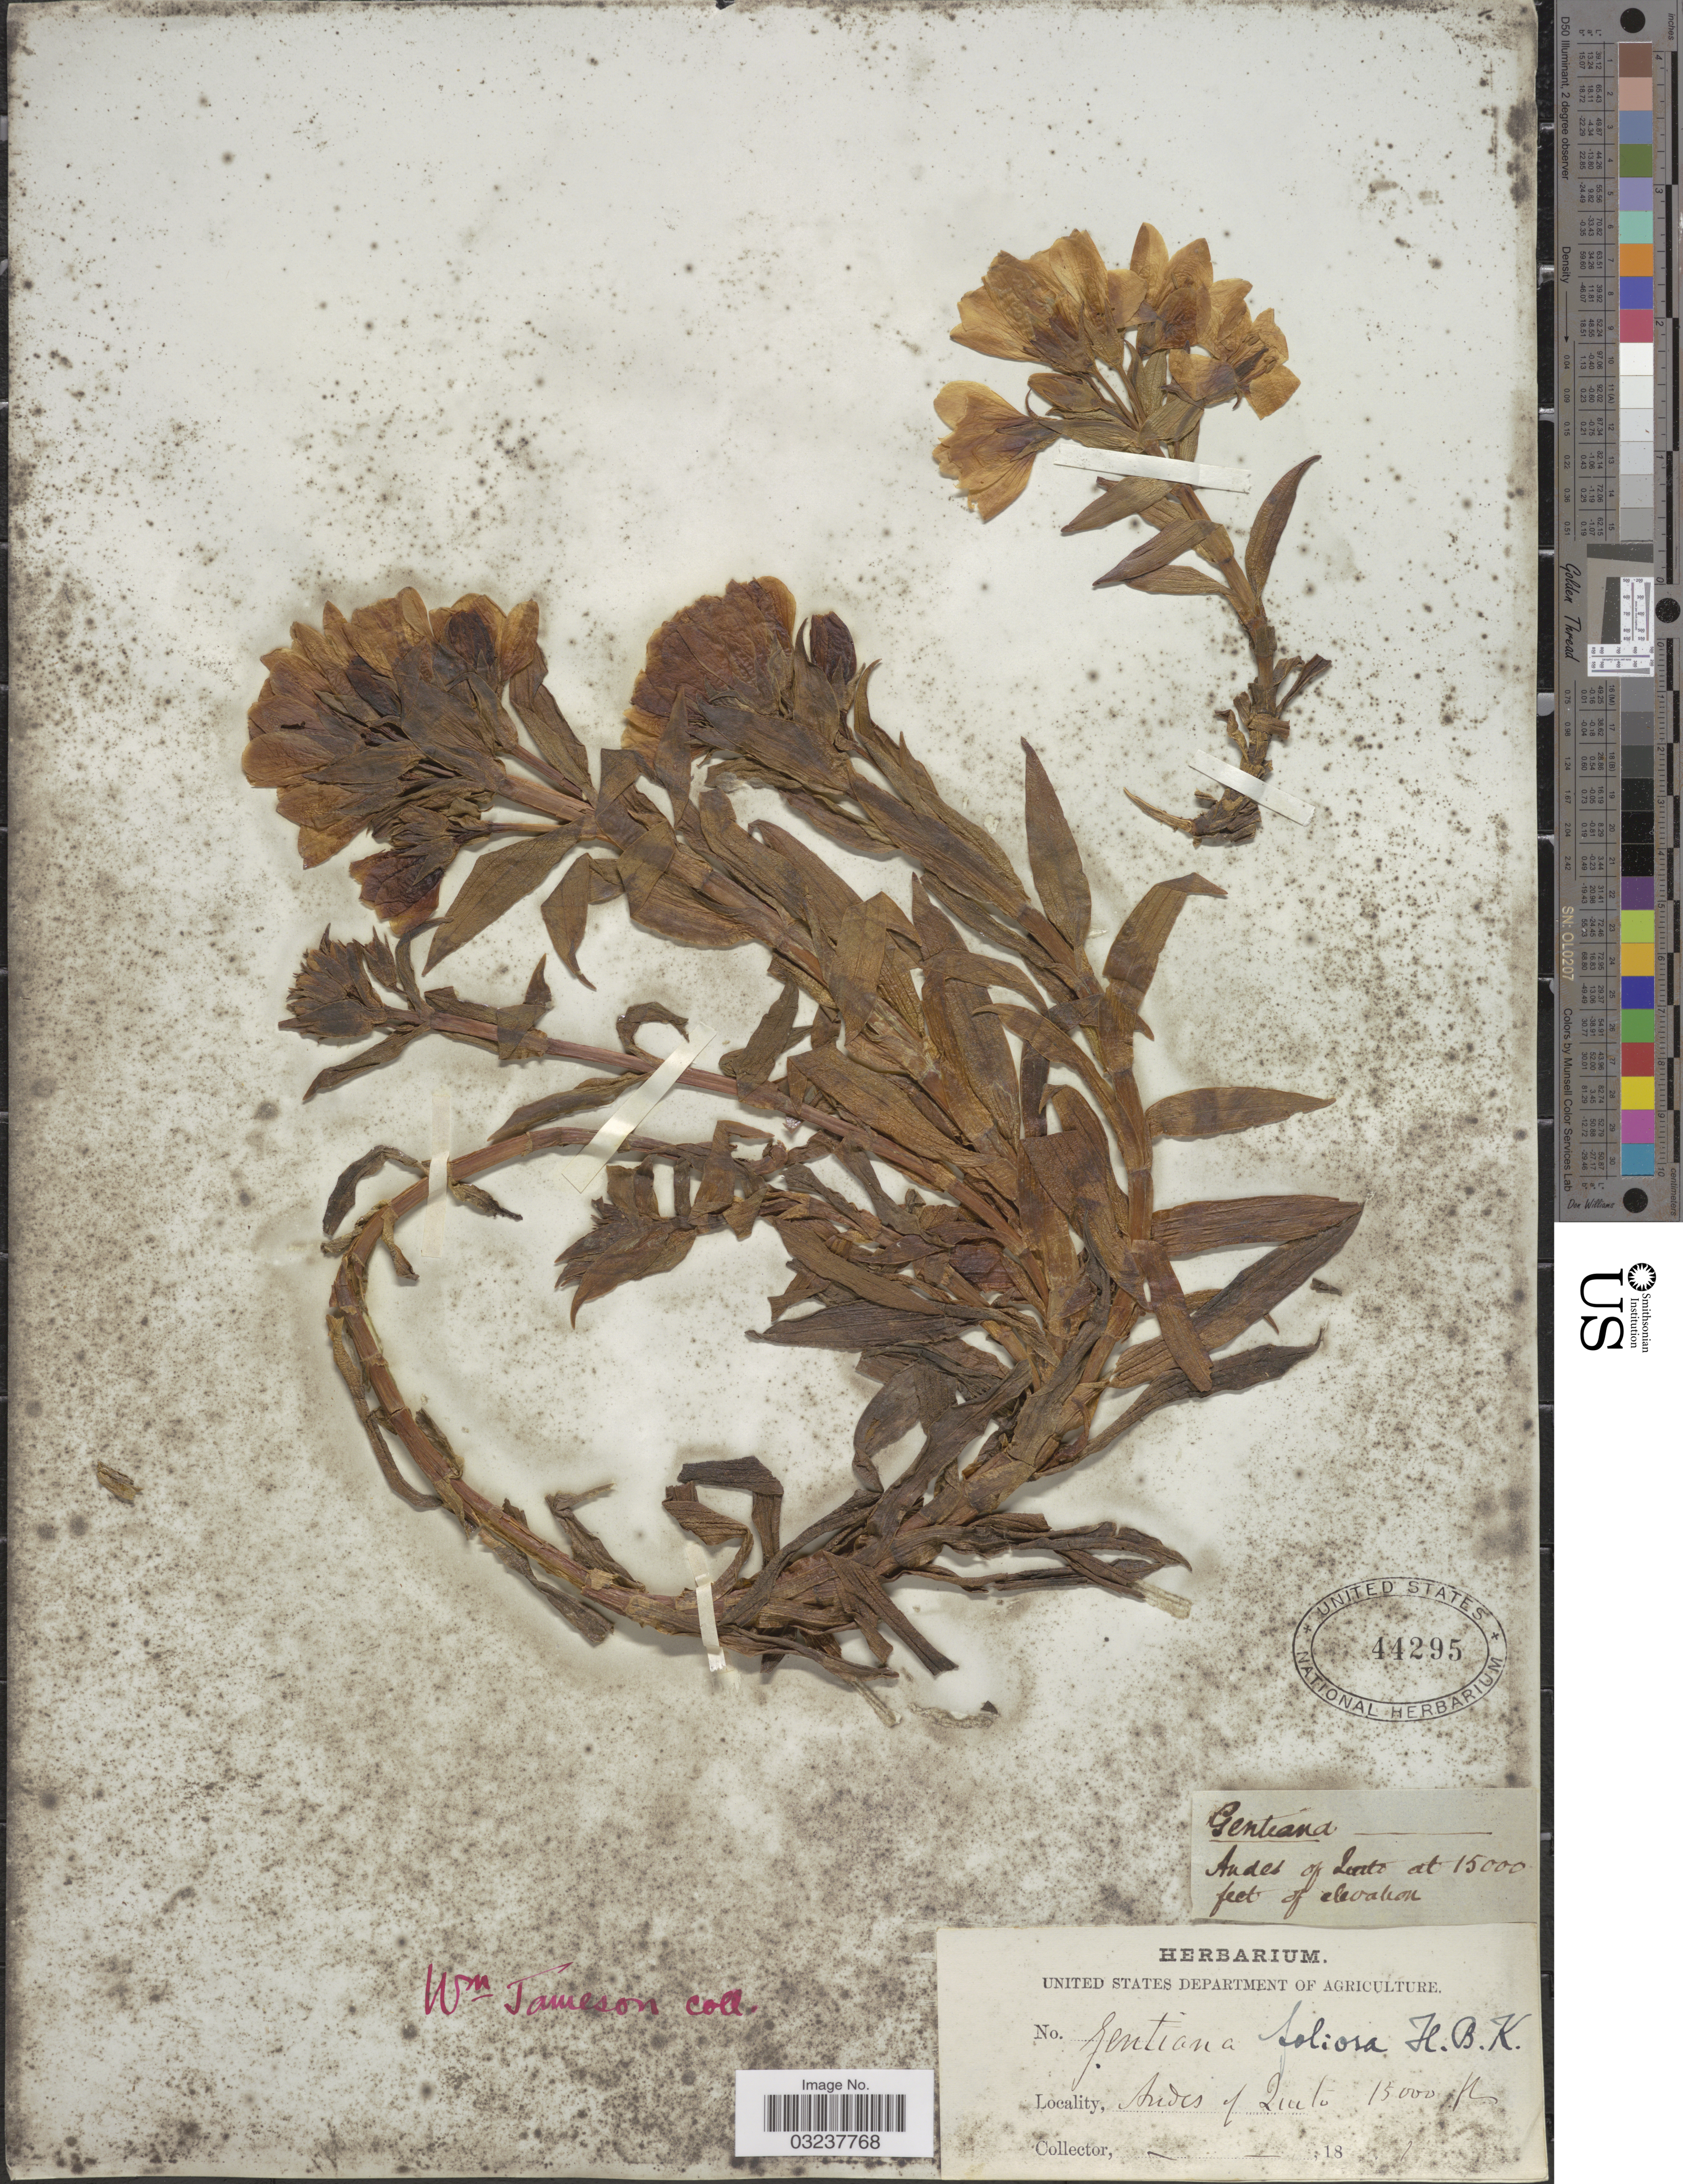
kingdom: Plantae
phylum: Tracheophyta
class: Magnoliopsida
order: Gentianales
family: Gentianaceae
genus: Gentianella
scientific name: Gentianella foliosa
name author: (Kunth) Fabris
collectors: W. Jameson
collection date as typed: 18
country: Ecuador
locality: Andes of Quito.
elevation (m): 4572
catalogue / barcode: US 44295